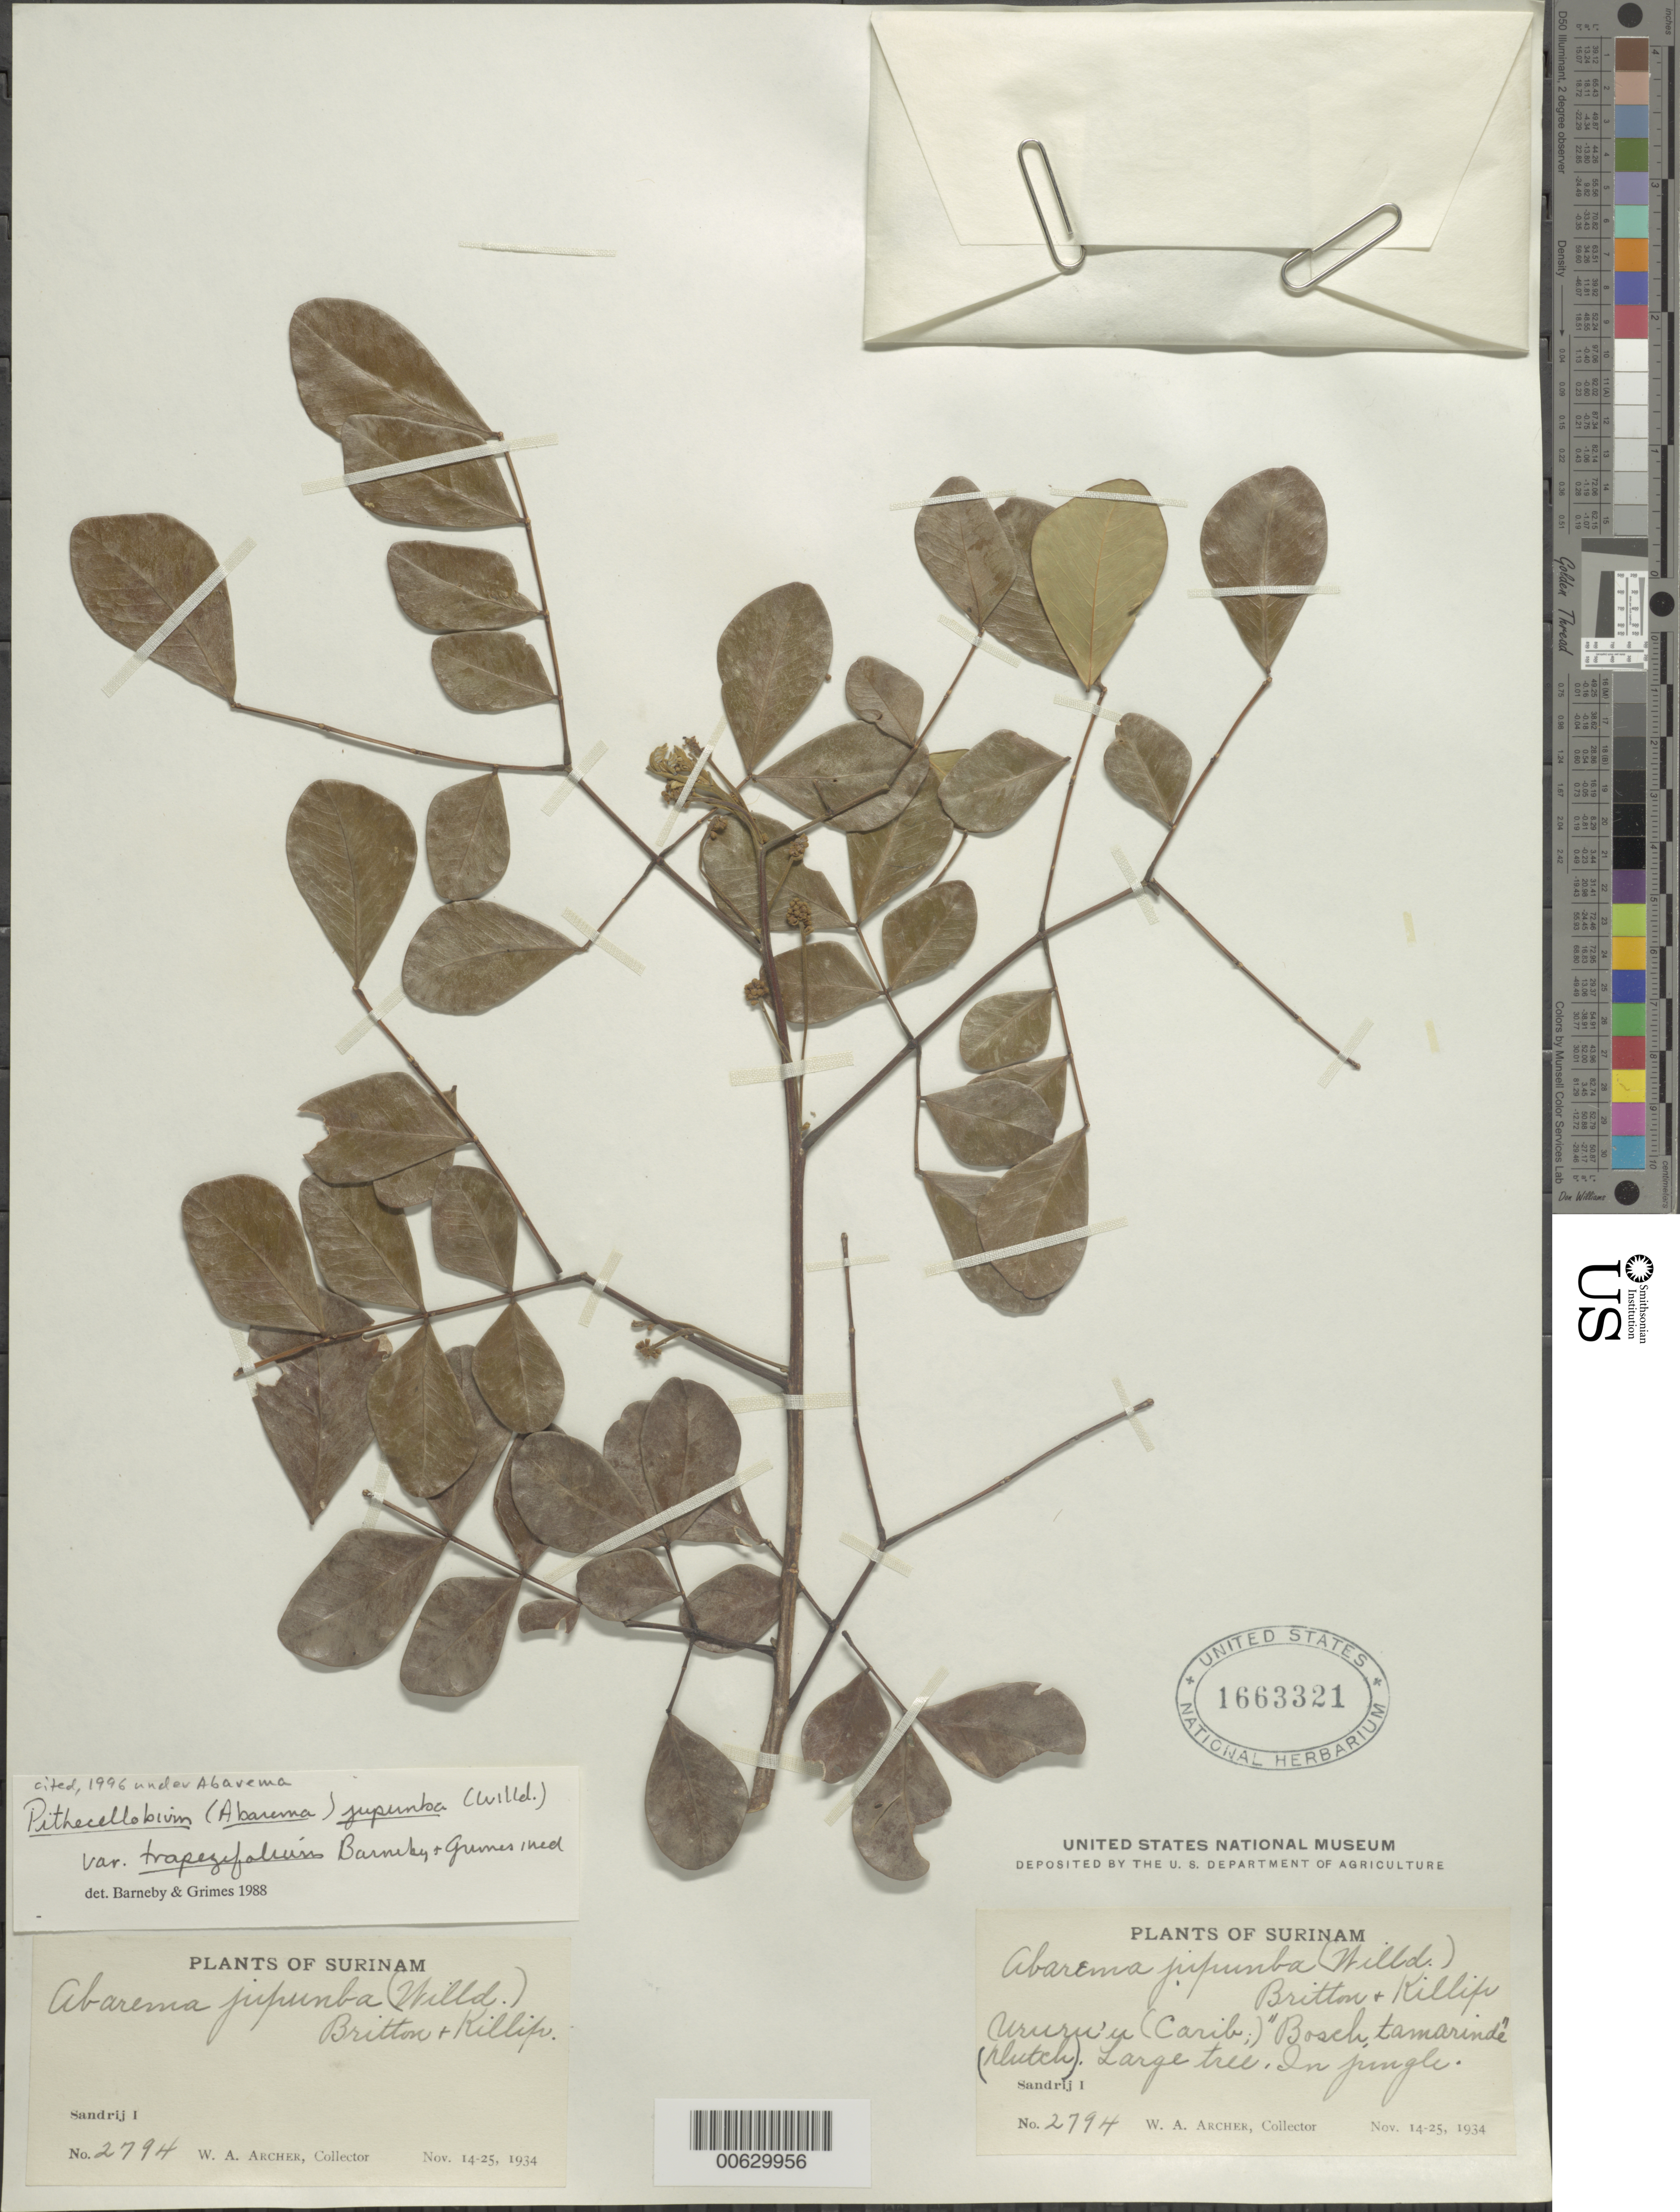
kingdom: Plantae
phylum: Tracheophyta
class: Magnoliopsida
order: Fabales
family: Fabaceae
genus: Abarema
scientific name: Abarema jupunba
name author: (Willd.) Britton & Killip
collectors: W. A. Archer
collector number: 2794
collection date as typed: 14-Nov-34 to 25-Nov-34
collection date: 1934-11-14/1934-11-25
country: Suriname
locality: Zanderij I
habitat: Jungle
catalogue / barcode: US 1663321